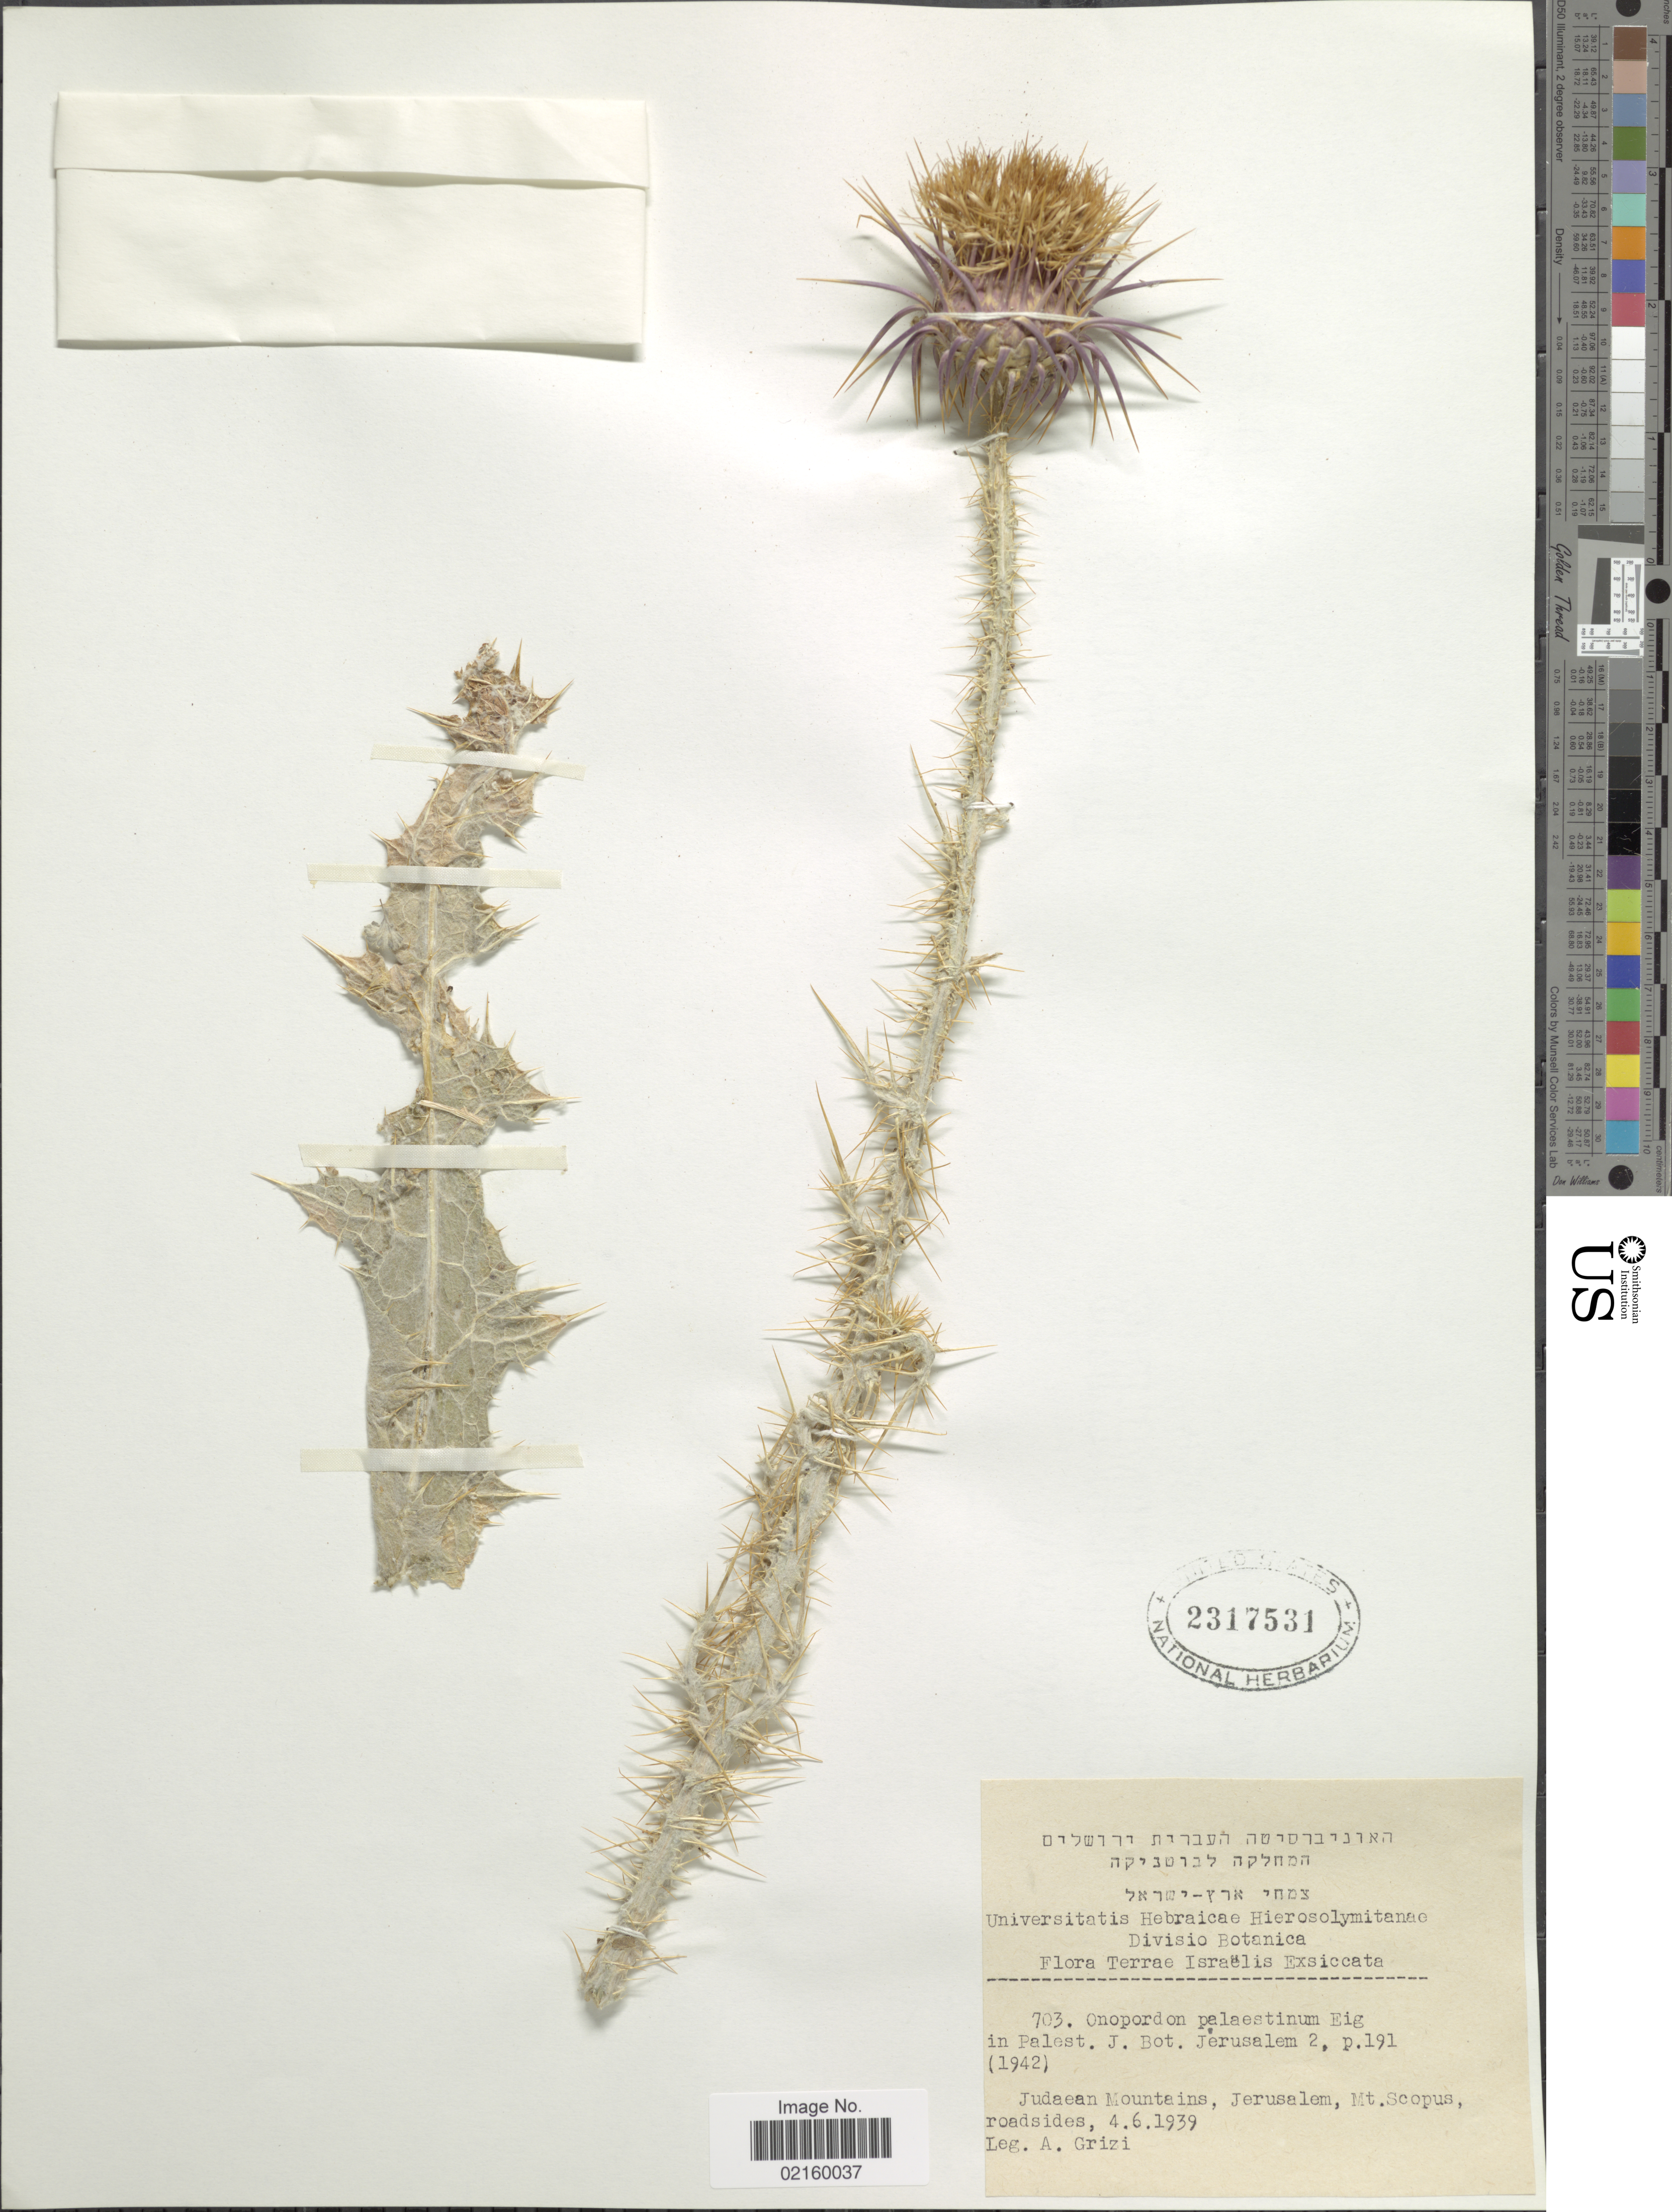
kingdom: Plantae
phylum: Tracheophyta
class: Magnoliopsida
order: Asterales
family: Asteraceae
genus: Onopordum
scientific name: Onopordum palaestinum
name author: Eig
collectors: A. Grizi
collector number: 703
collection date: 1939-06-04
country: Israel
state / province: Jerusalem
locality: Judaean Mountains, Mt. Scopus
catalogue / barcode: US 2317531